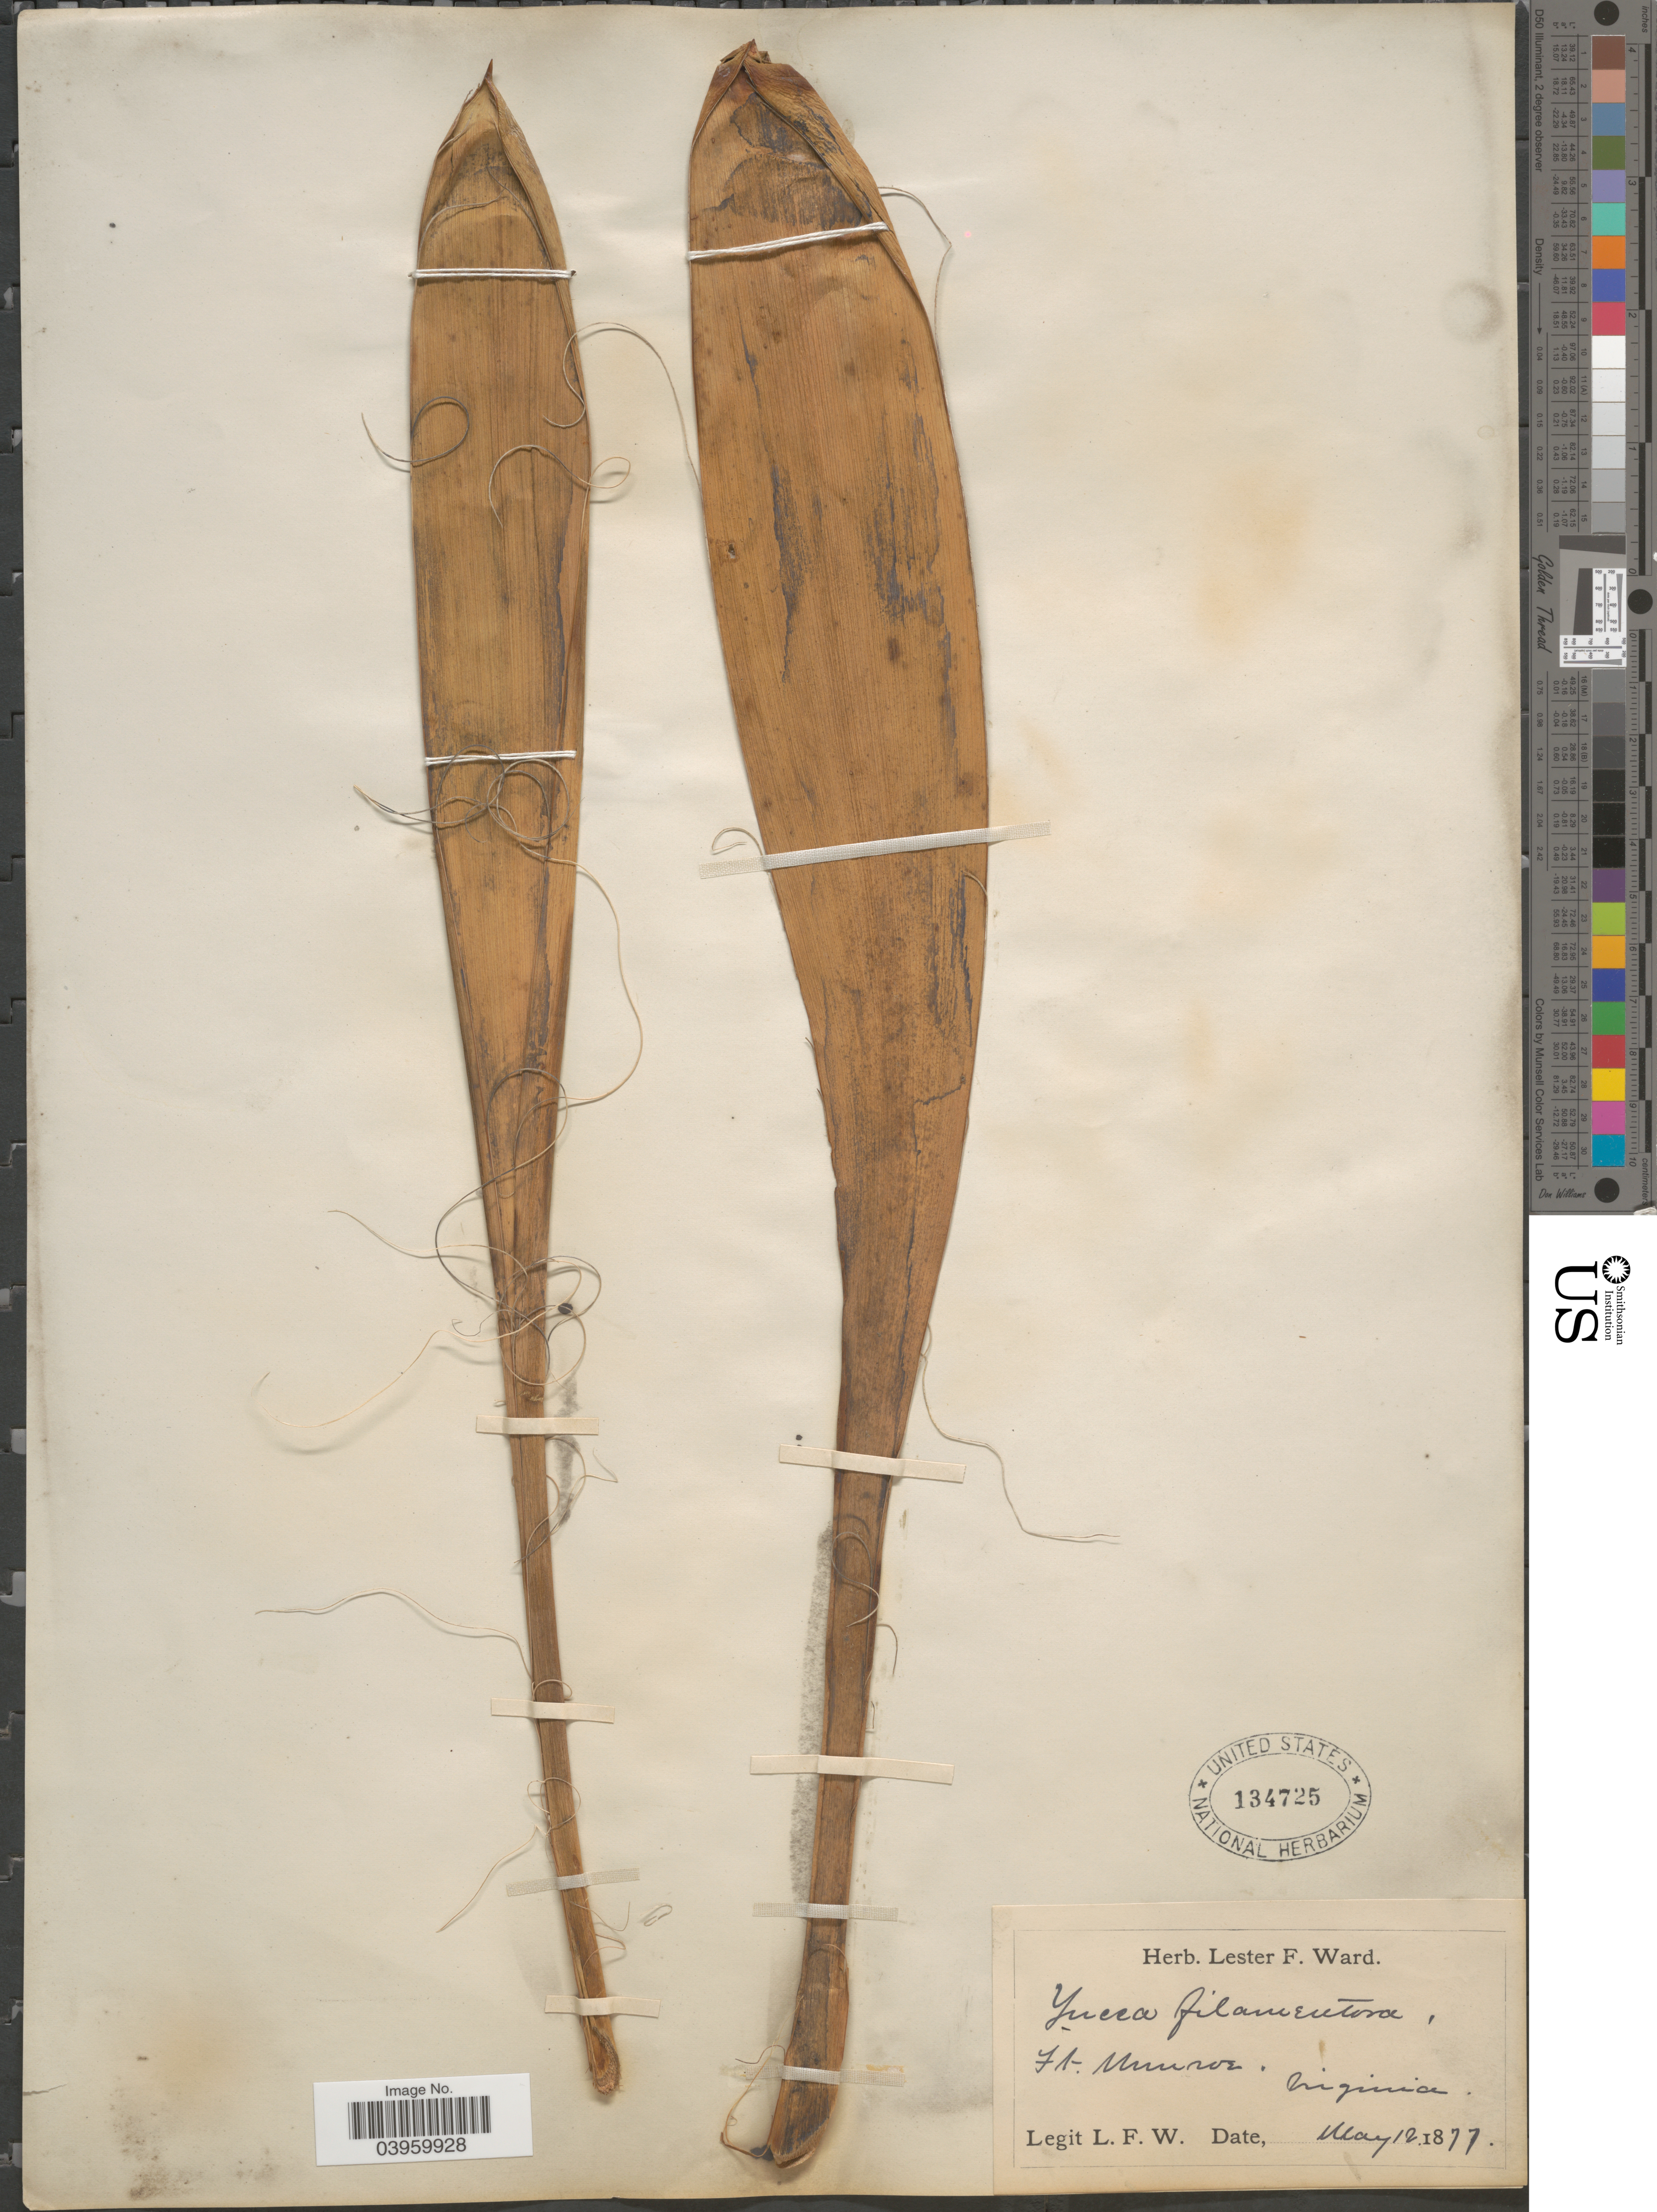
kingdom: Plantae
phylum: Tracheophyta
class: Liliopsida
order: Asparagales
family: Asparagaceae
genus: Yucca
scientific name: Yucca filamentosa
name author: L.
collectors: L. F. Ward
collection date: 1877-05-12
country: United States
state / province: Virginia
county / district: City of Hampton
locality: Ft. Monroe.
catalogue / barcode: US 134725